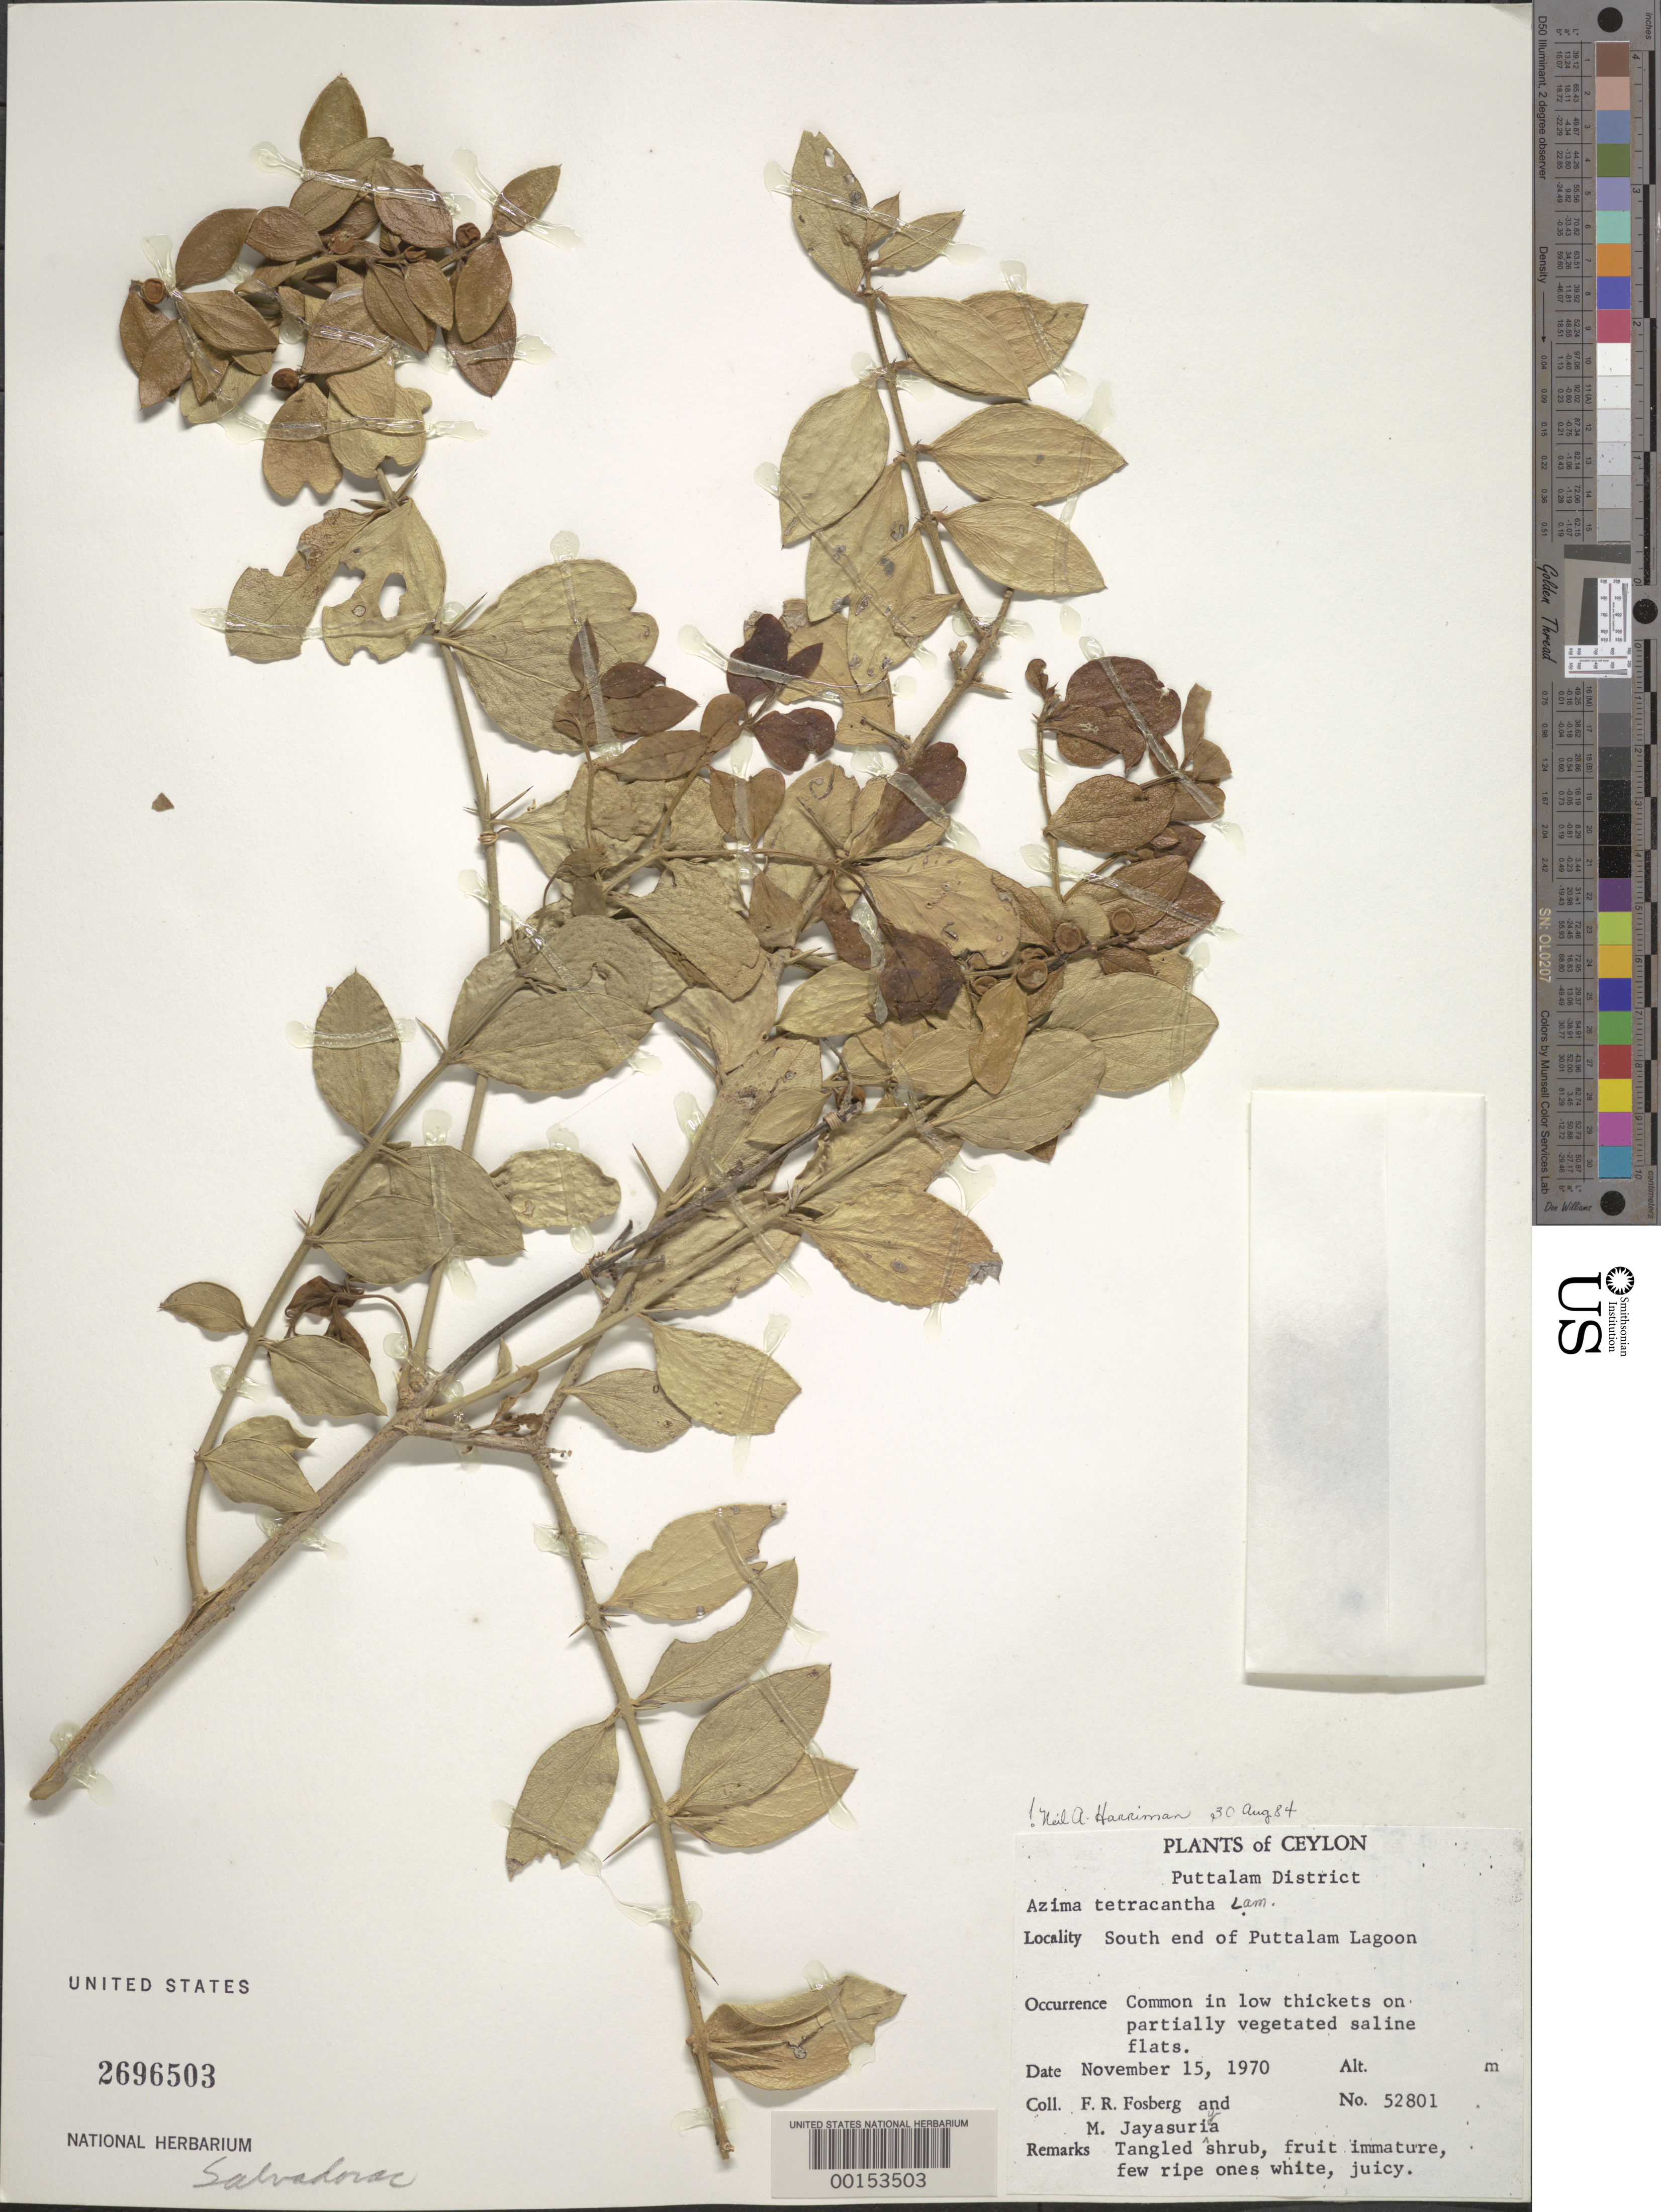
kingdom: Plantae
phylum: Tracheophyta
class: Magnoliopsida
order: Brassicales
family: Salvadoraceae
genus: Azima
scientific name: Azima tetracantha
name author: Lam.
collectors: F. R. Fosberg & M. Jayasuriya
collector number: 52801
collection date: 1970-11-15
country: Sri Lanka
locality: Ceylon. Puttalam District. South end of Puttalam Lagoon.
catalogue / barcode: US 2696503